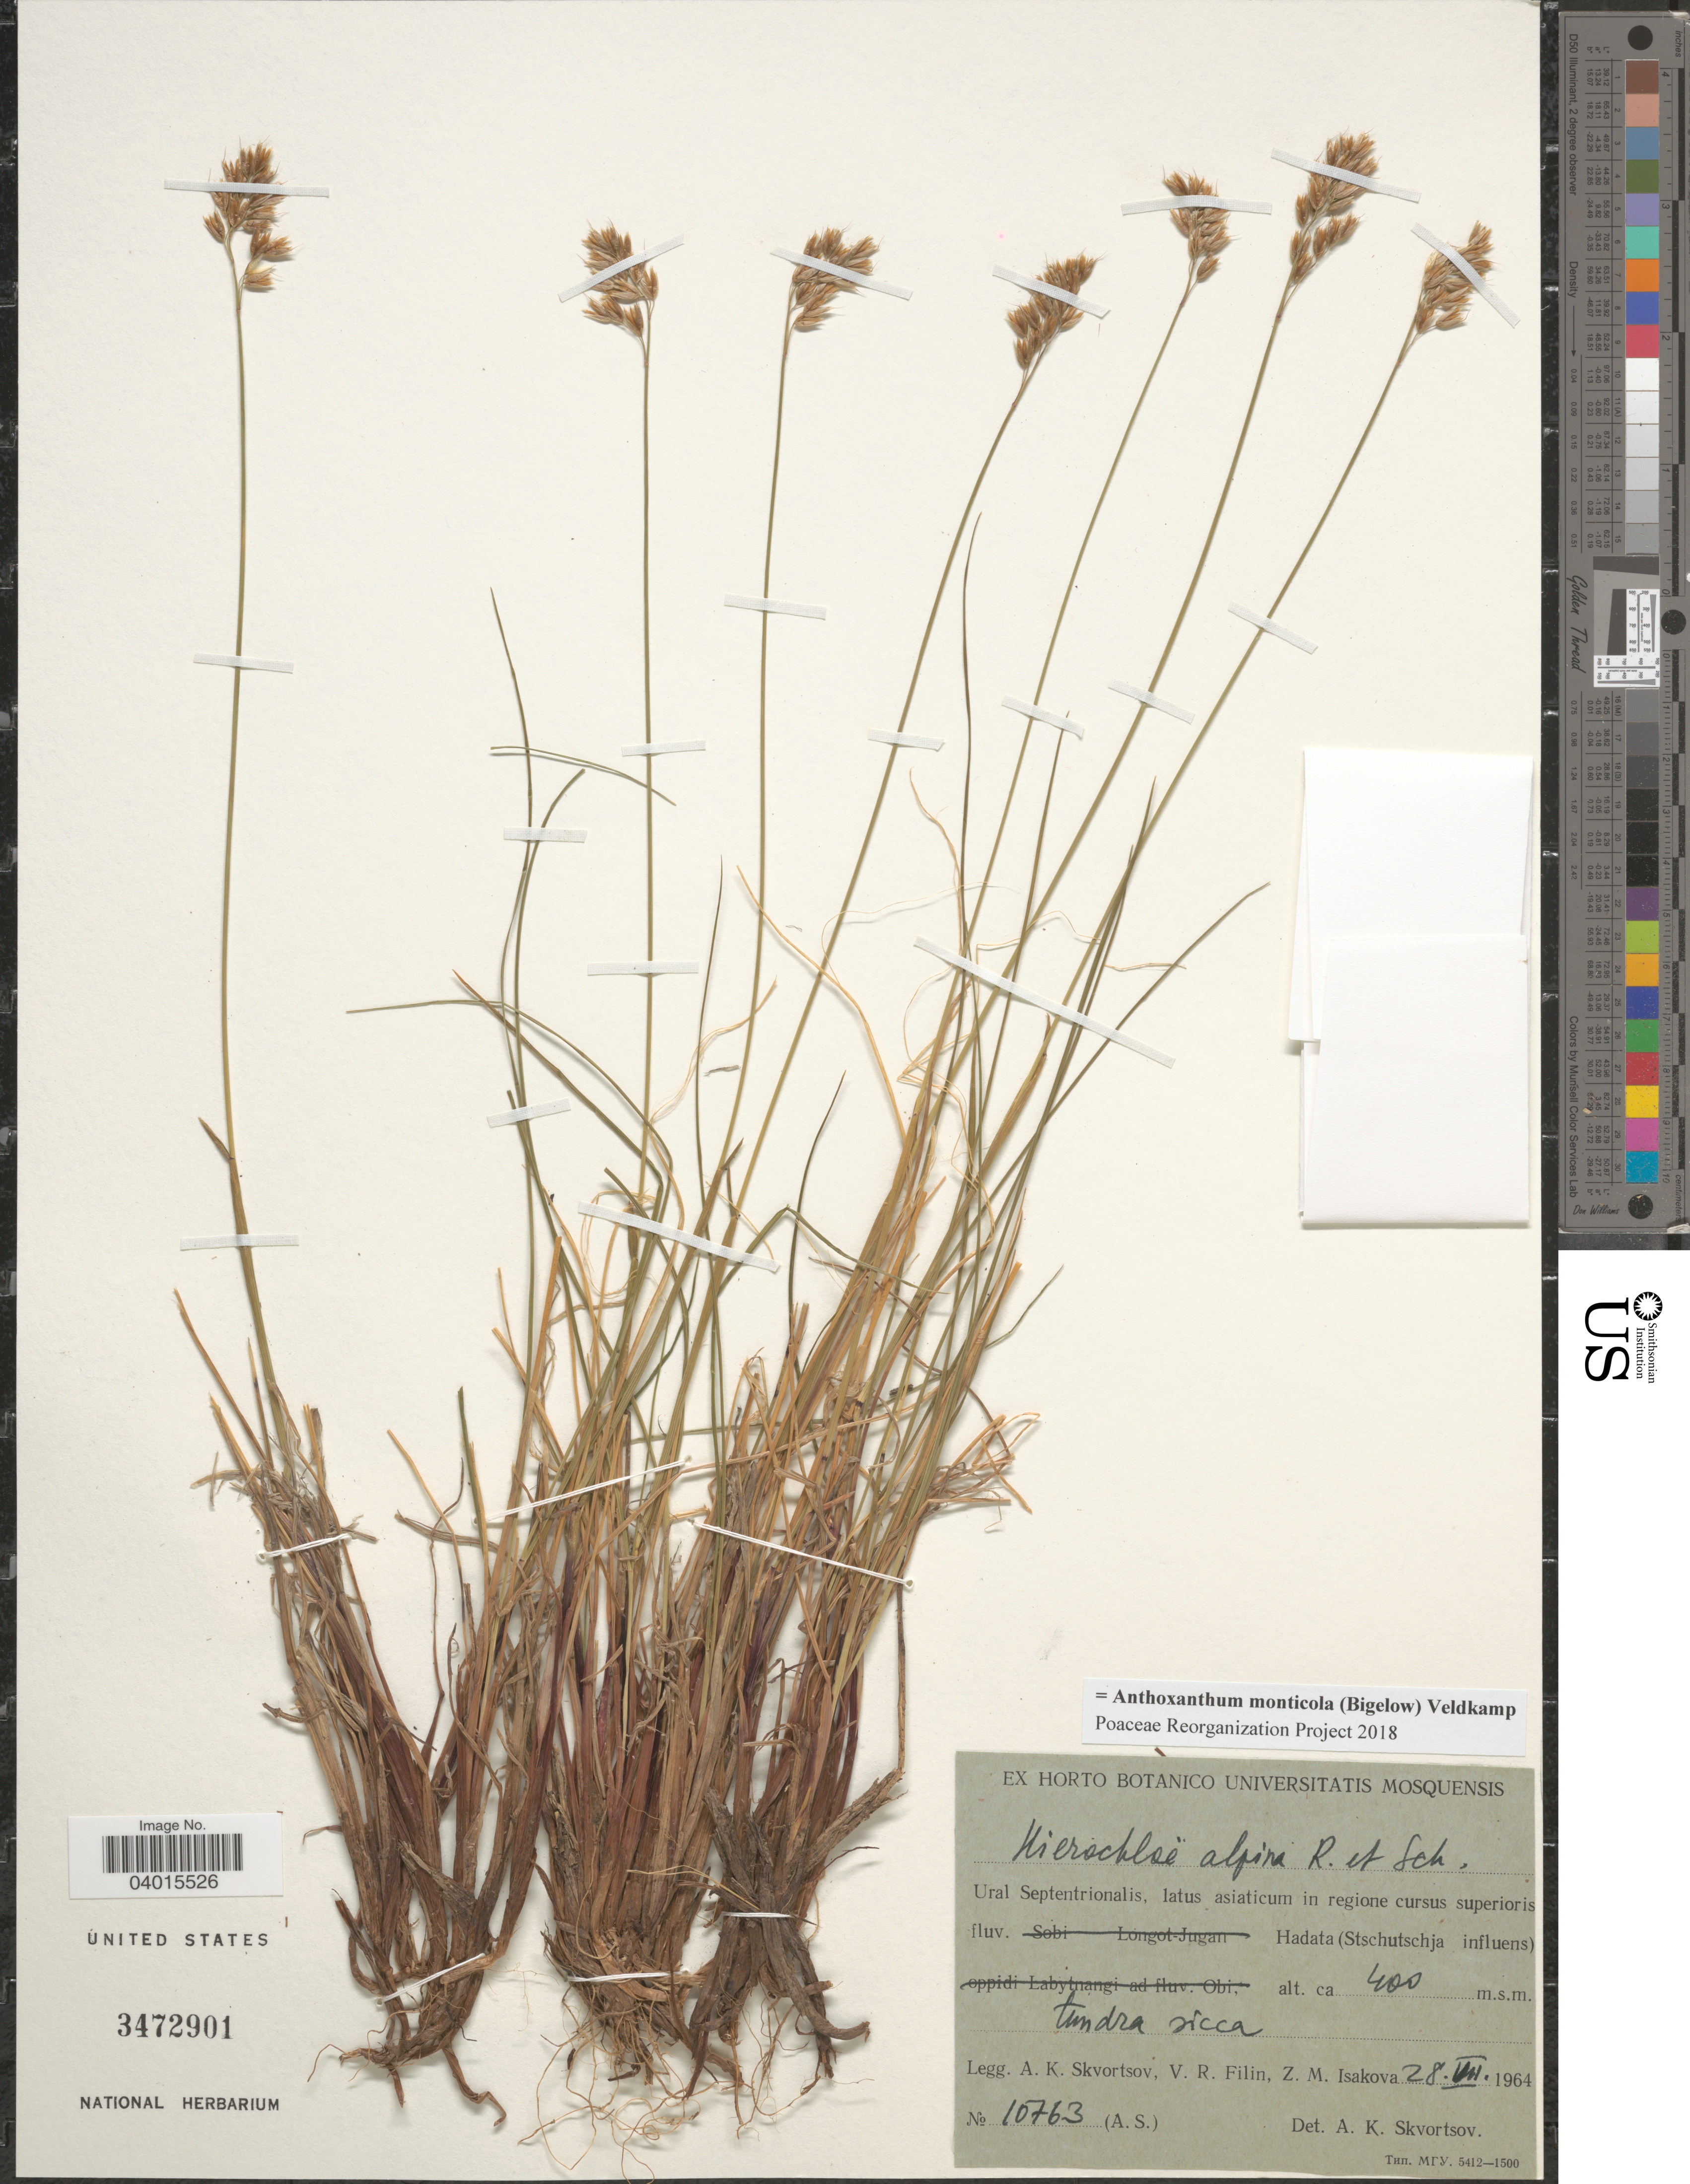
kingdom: Plantae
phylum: Tracheophyta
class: Liliopsida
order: Poales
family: Poaceae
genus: Anthoxanthum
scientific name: Anthoxanthum monticola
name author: (Bigelow) Veldkamp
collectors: A. K. Skvortsov, V. Filin & Z. Isakova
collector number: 10763 (A.S.)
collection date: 1964-07-28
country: Russian Federation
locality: Ural Septentrionalis, latus asiaticum in regione cursus superioris fluv. Hadata (Stschutschja influens).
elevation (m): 400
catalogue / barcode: US 3472901